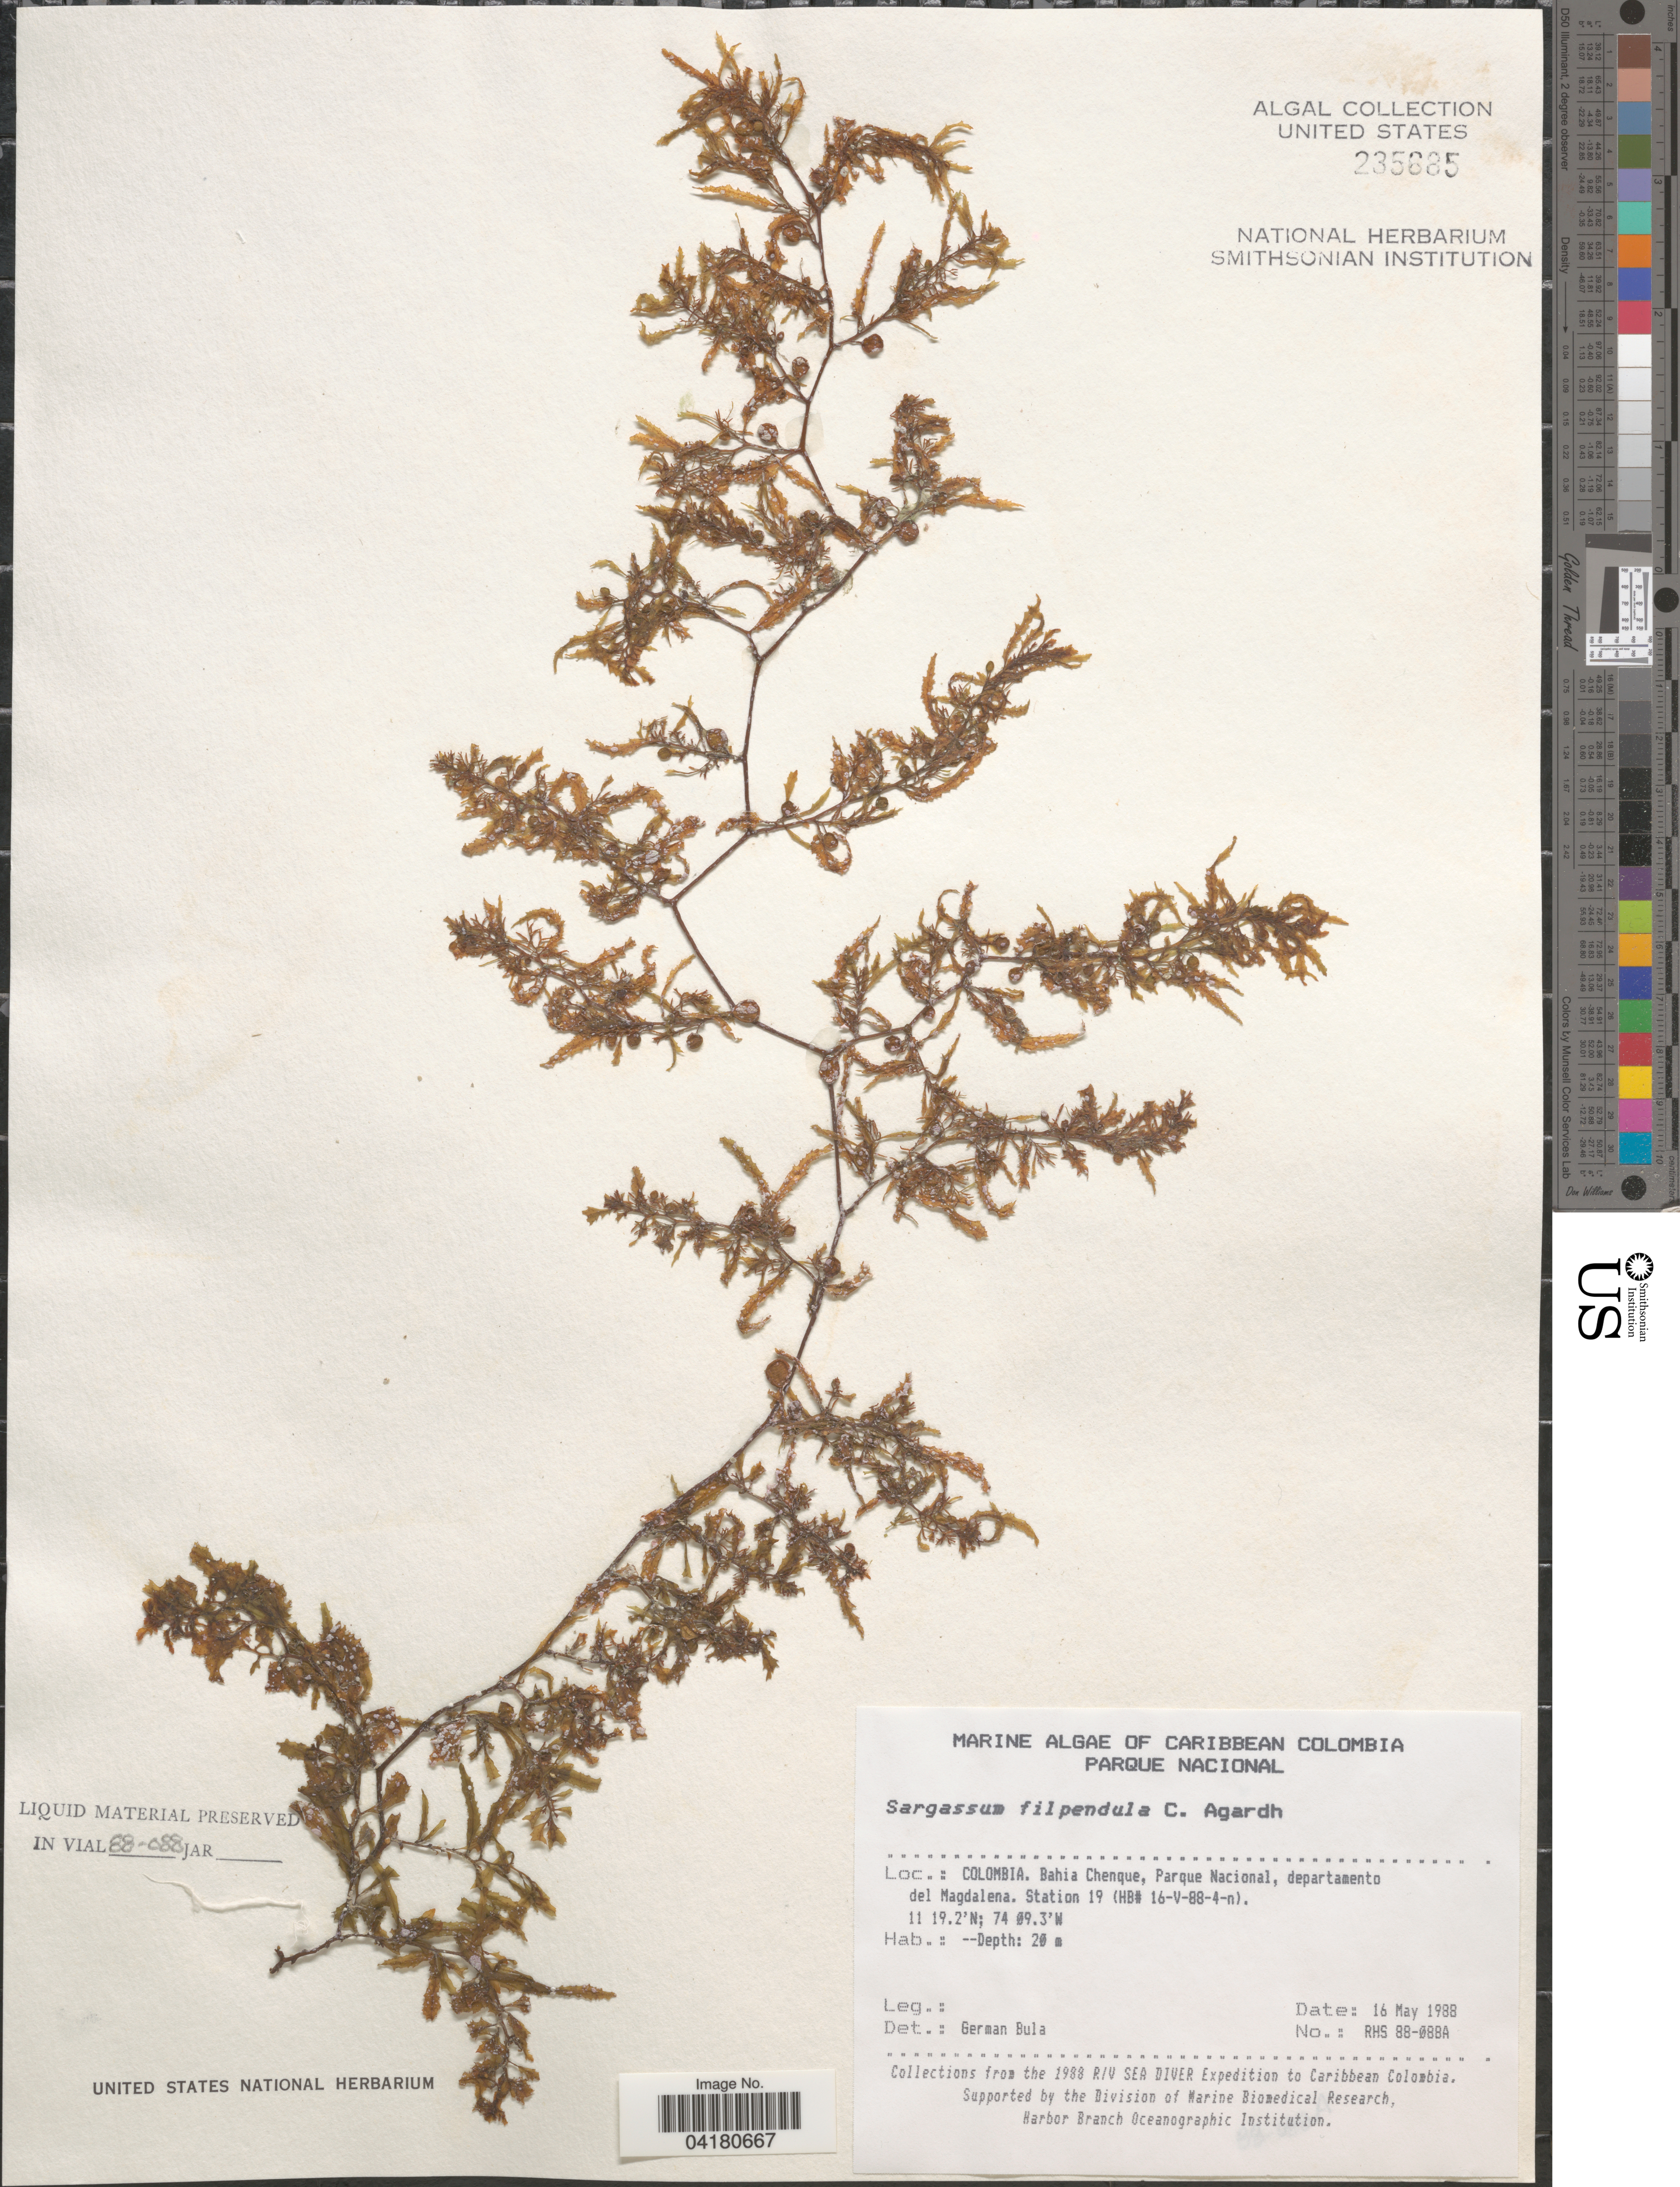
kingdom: Chromista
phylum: Ochrophyta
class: Phaeophyceae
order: Fucales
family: Sargassaceae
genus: Sargassum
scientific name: Sargassum filipendula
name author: C. Agardh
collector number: RHS88-088A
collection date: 1988-05-16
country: Colombia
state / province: Magdalena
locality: Caribbean Colombia. Bahia Chenque, Parque Nacional, departamento del Magdalena. Station 19 (HB# 16-V-88-4-n). The 1988 R/V Sea Diver Expedition to Caribbean Colombia.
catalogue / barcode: US 235685